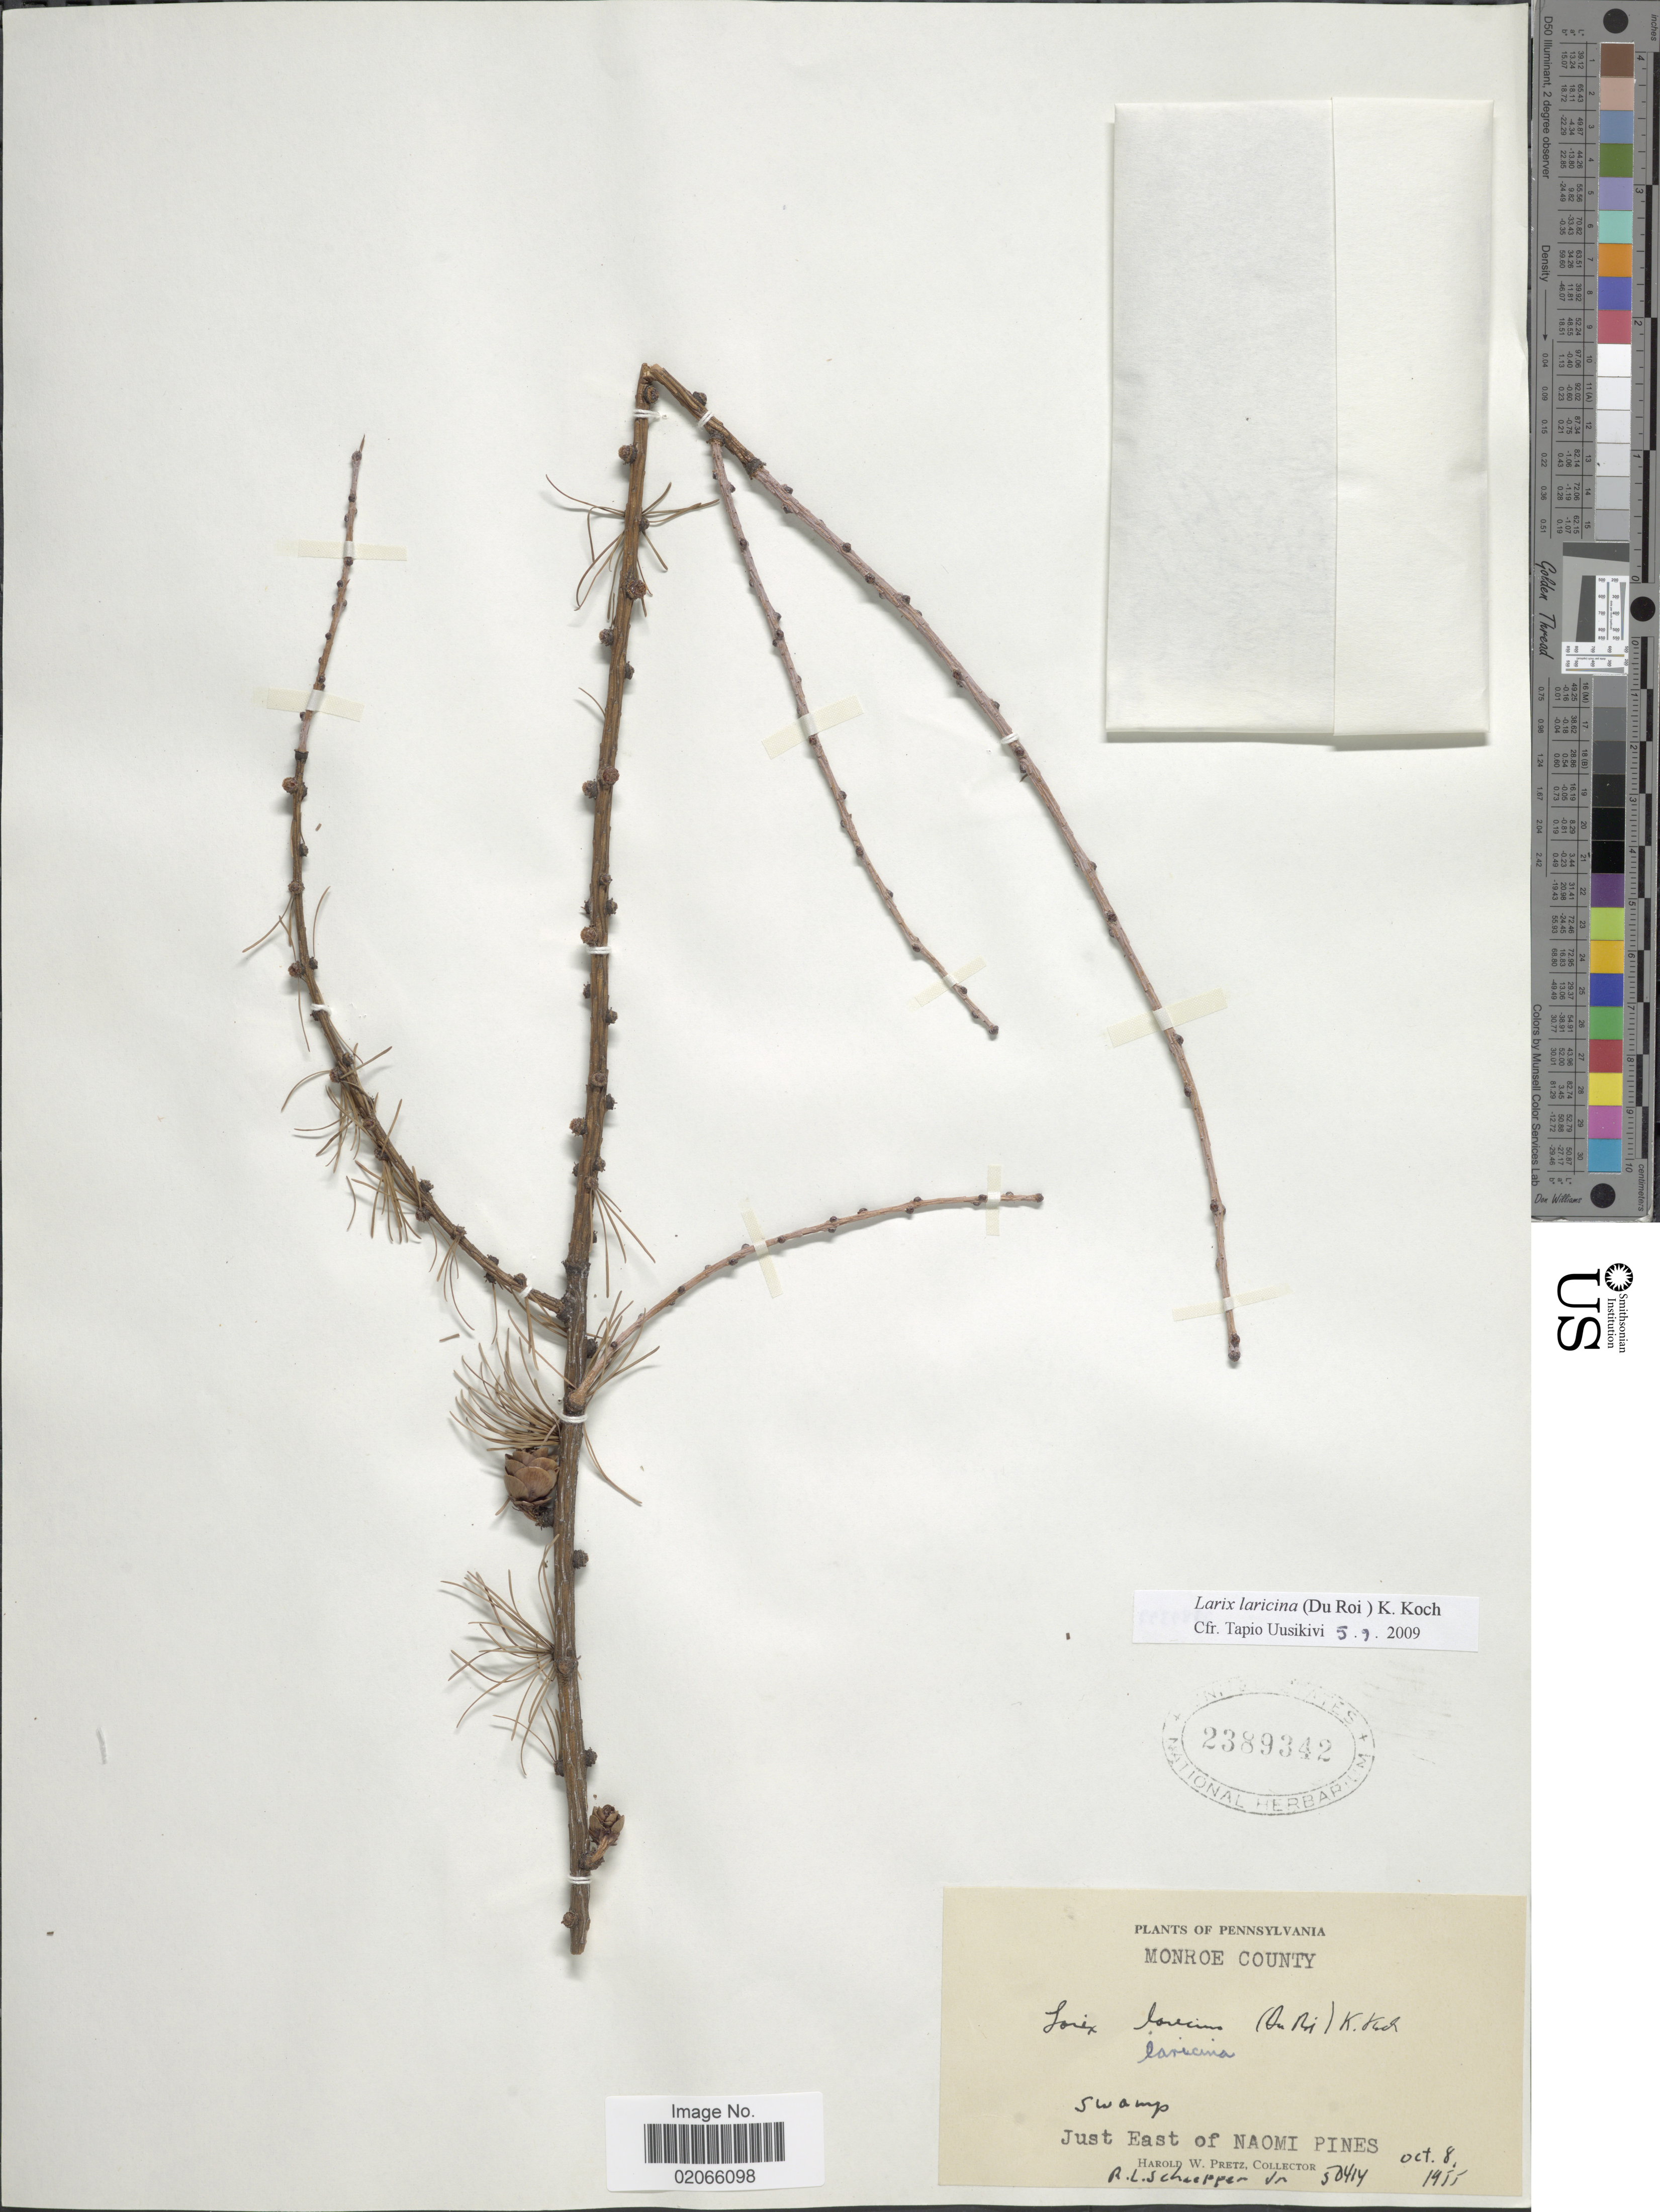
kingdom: Plantae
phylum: Tracheophyta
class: Pinopsida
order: Pinales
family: Pinaceae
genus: Larix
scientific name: Larix laricina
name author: (Du Roi) K. Koch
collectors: H. W. Pretz & R. L. Schaeffer Jr.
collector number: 50414*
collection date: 1955-10-08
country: United States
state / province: Pennsylvania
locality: Monroe county, Just East of Naomi Pines.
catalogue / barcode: US 2389342